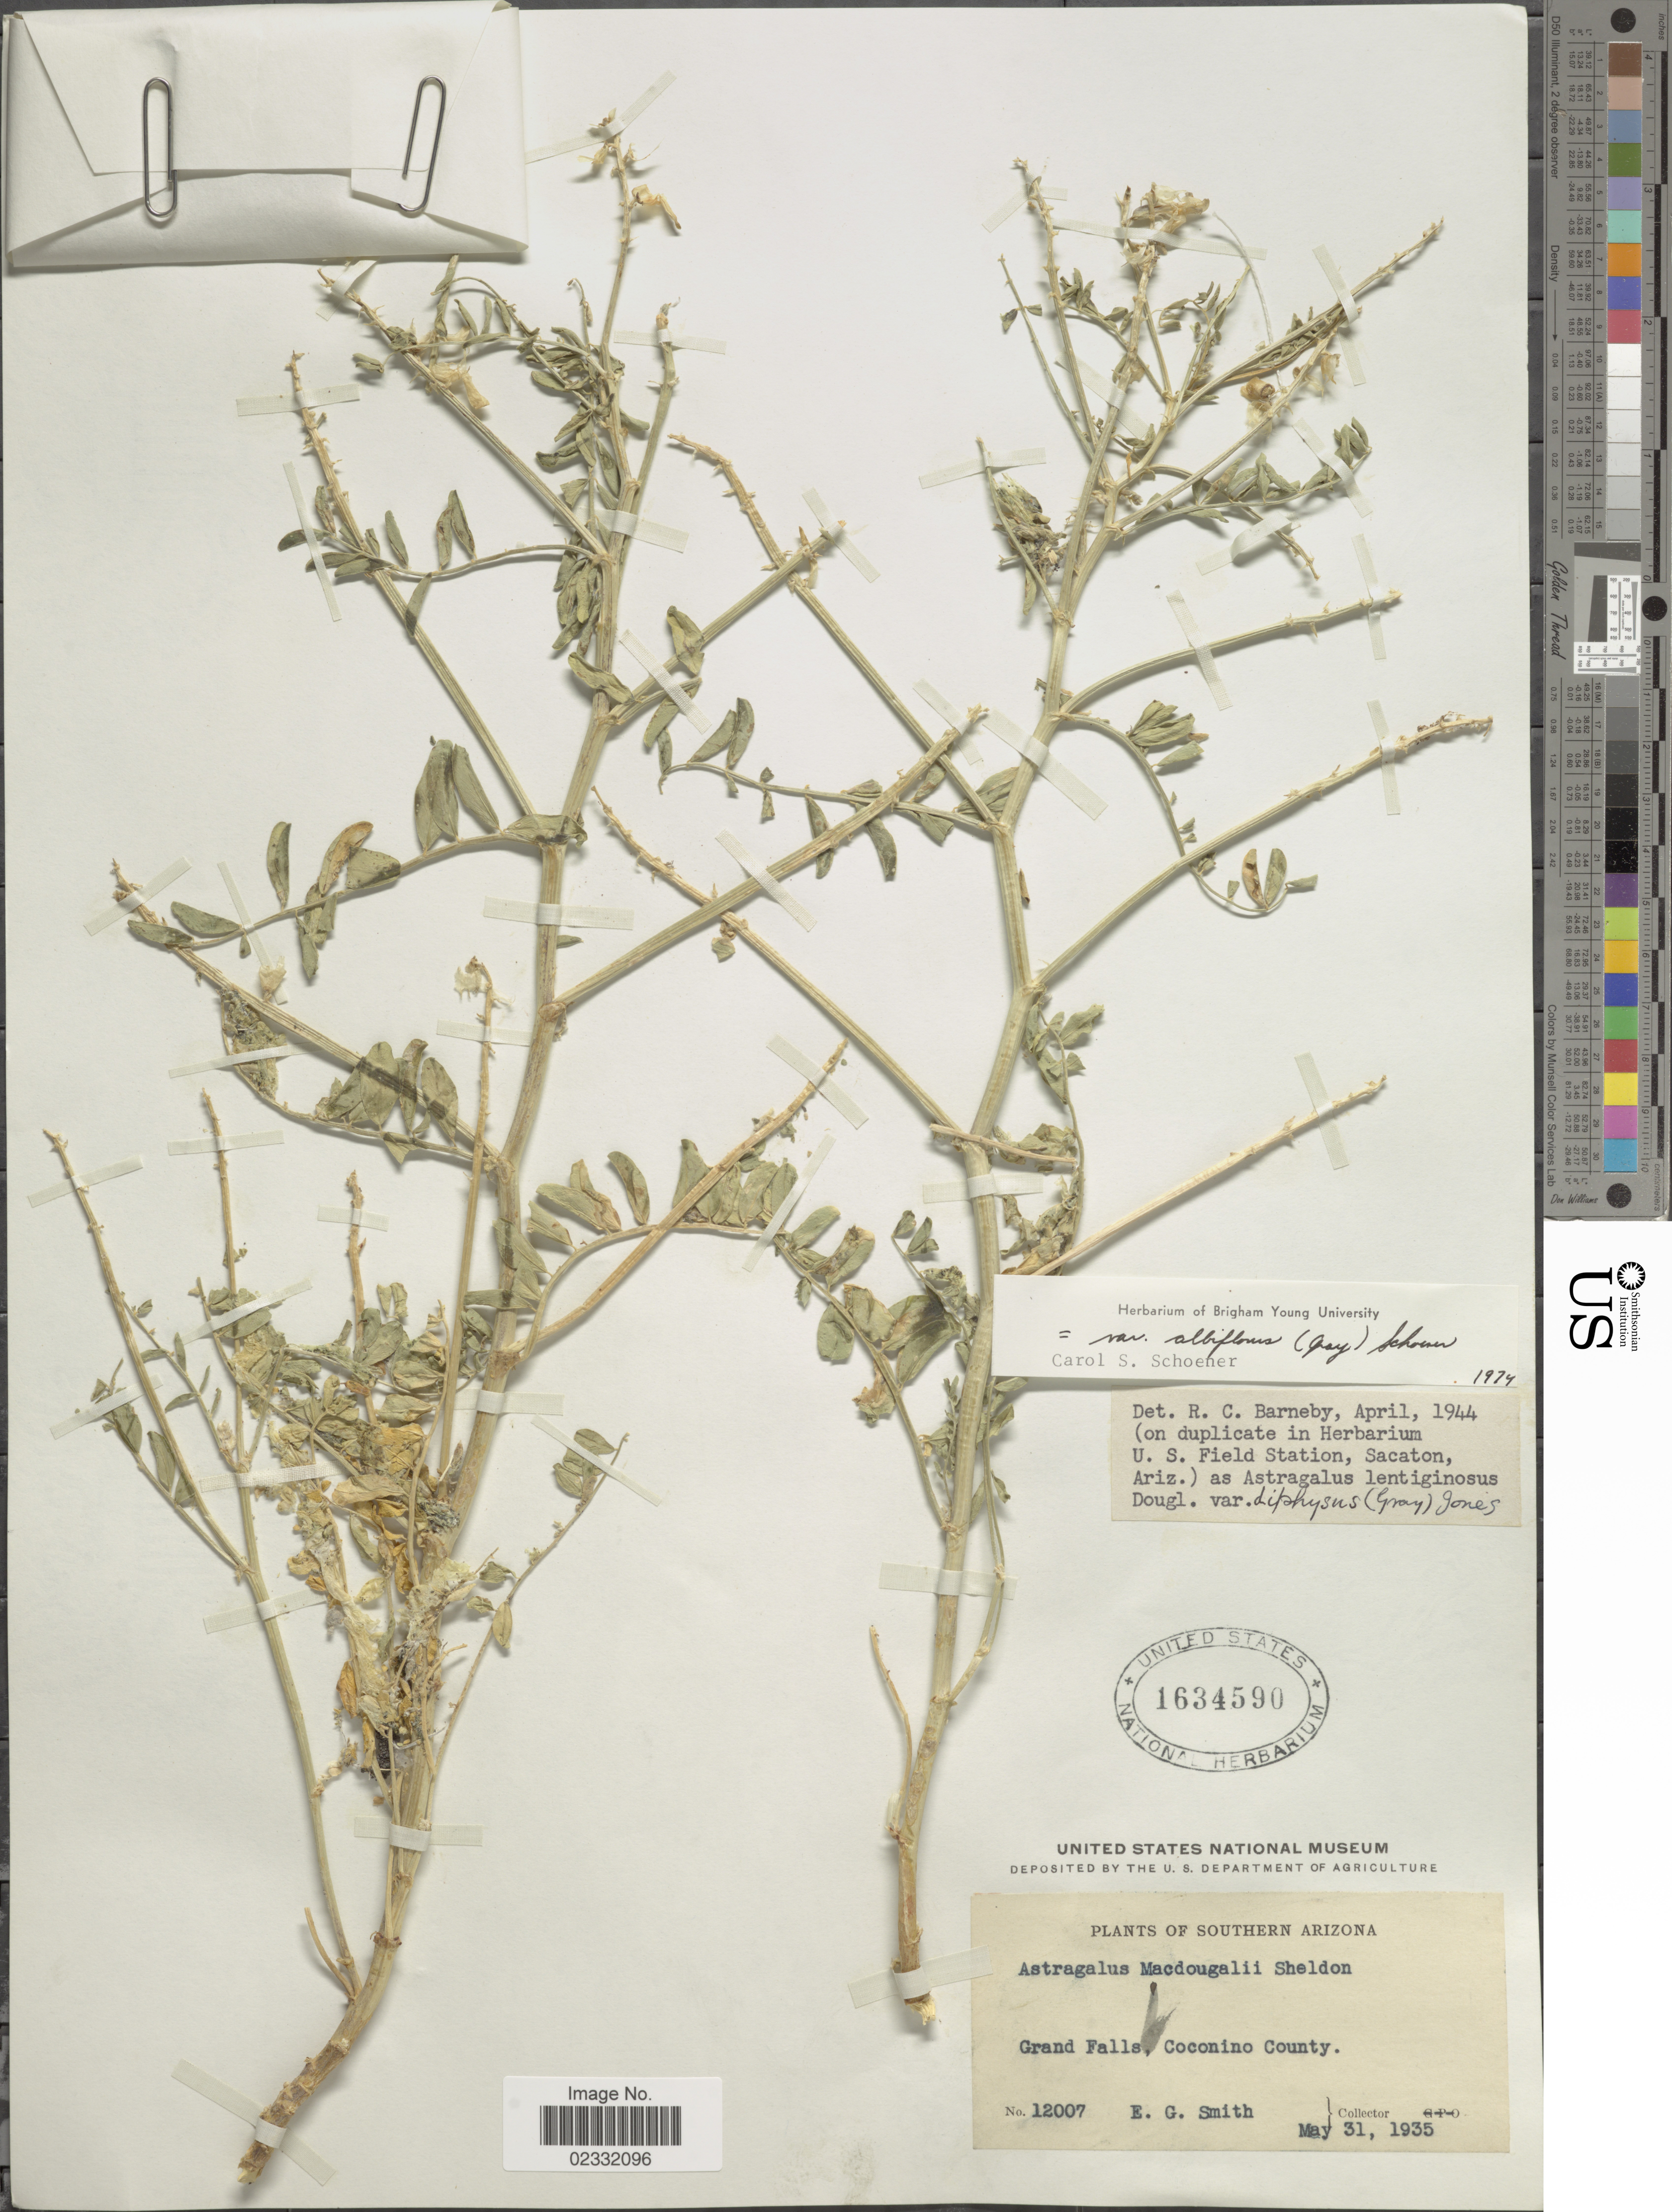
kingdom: Plantae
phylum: Tracheophyta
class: Magnoliopsida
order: Fabales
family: Fabaceae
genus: Astragalus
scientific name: Astragalus lentiginosus var. albiflorus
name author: (A. Gray) Schoener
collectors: E. G. Smith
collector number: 12007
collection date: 1935-05-31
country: United States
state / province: Arizona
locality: Southern Arizona, Grand Falls, Coconino County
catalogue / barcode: US 1634590